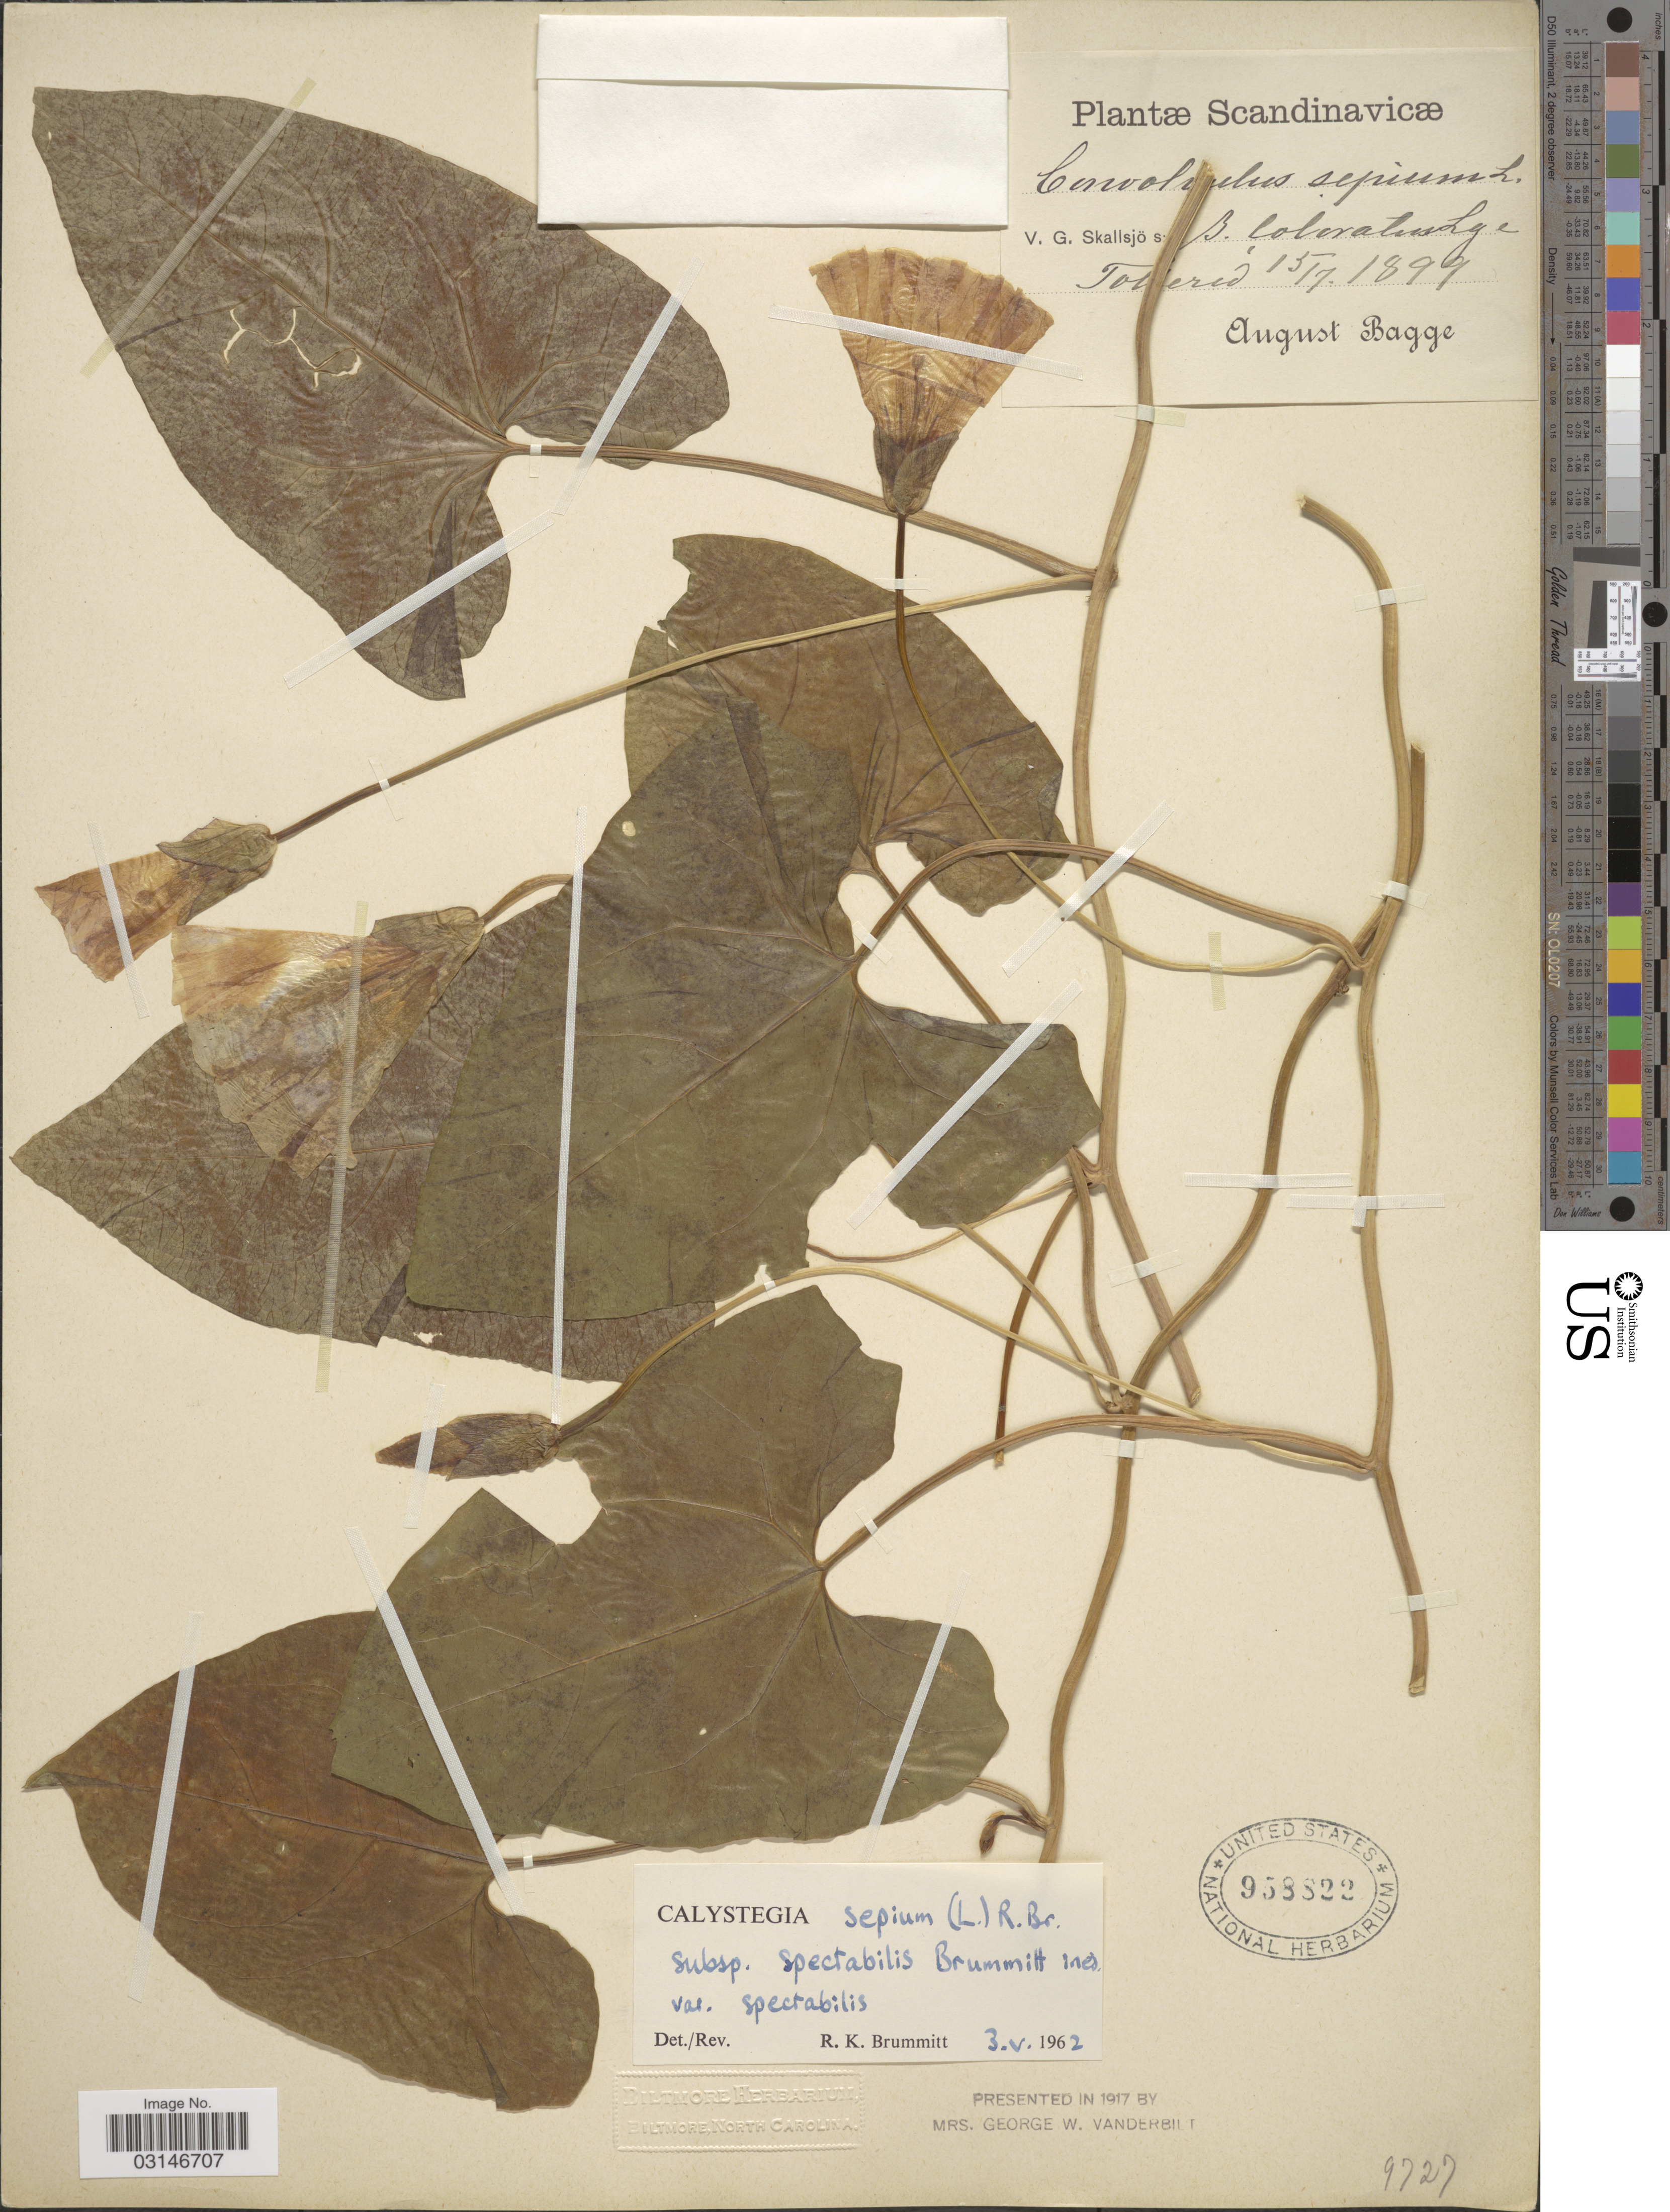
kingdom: Plantae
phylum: Tracheophyta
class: Magnoliopsida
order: Solanales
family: Convolvulaceae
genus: Calystegia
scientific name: Calystegia sepium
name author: (L.) R. Br.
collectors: A. Bagge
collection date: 1899-07-15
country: Sweden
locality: V. G. Skallsjö s:n: [illegible text] Lye, Tollered, Scandinavicæ.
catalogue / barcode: US 958822